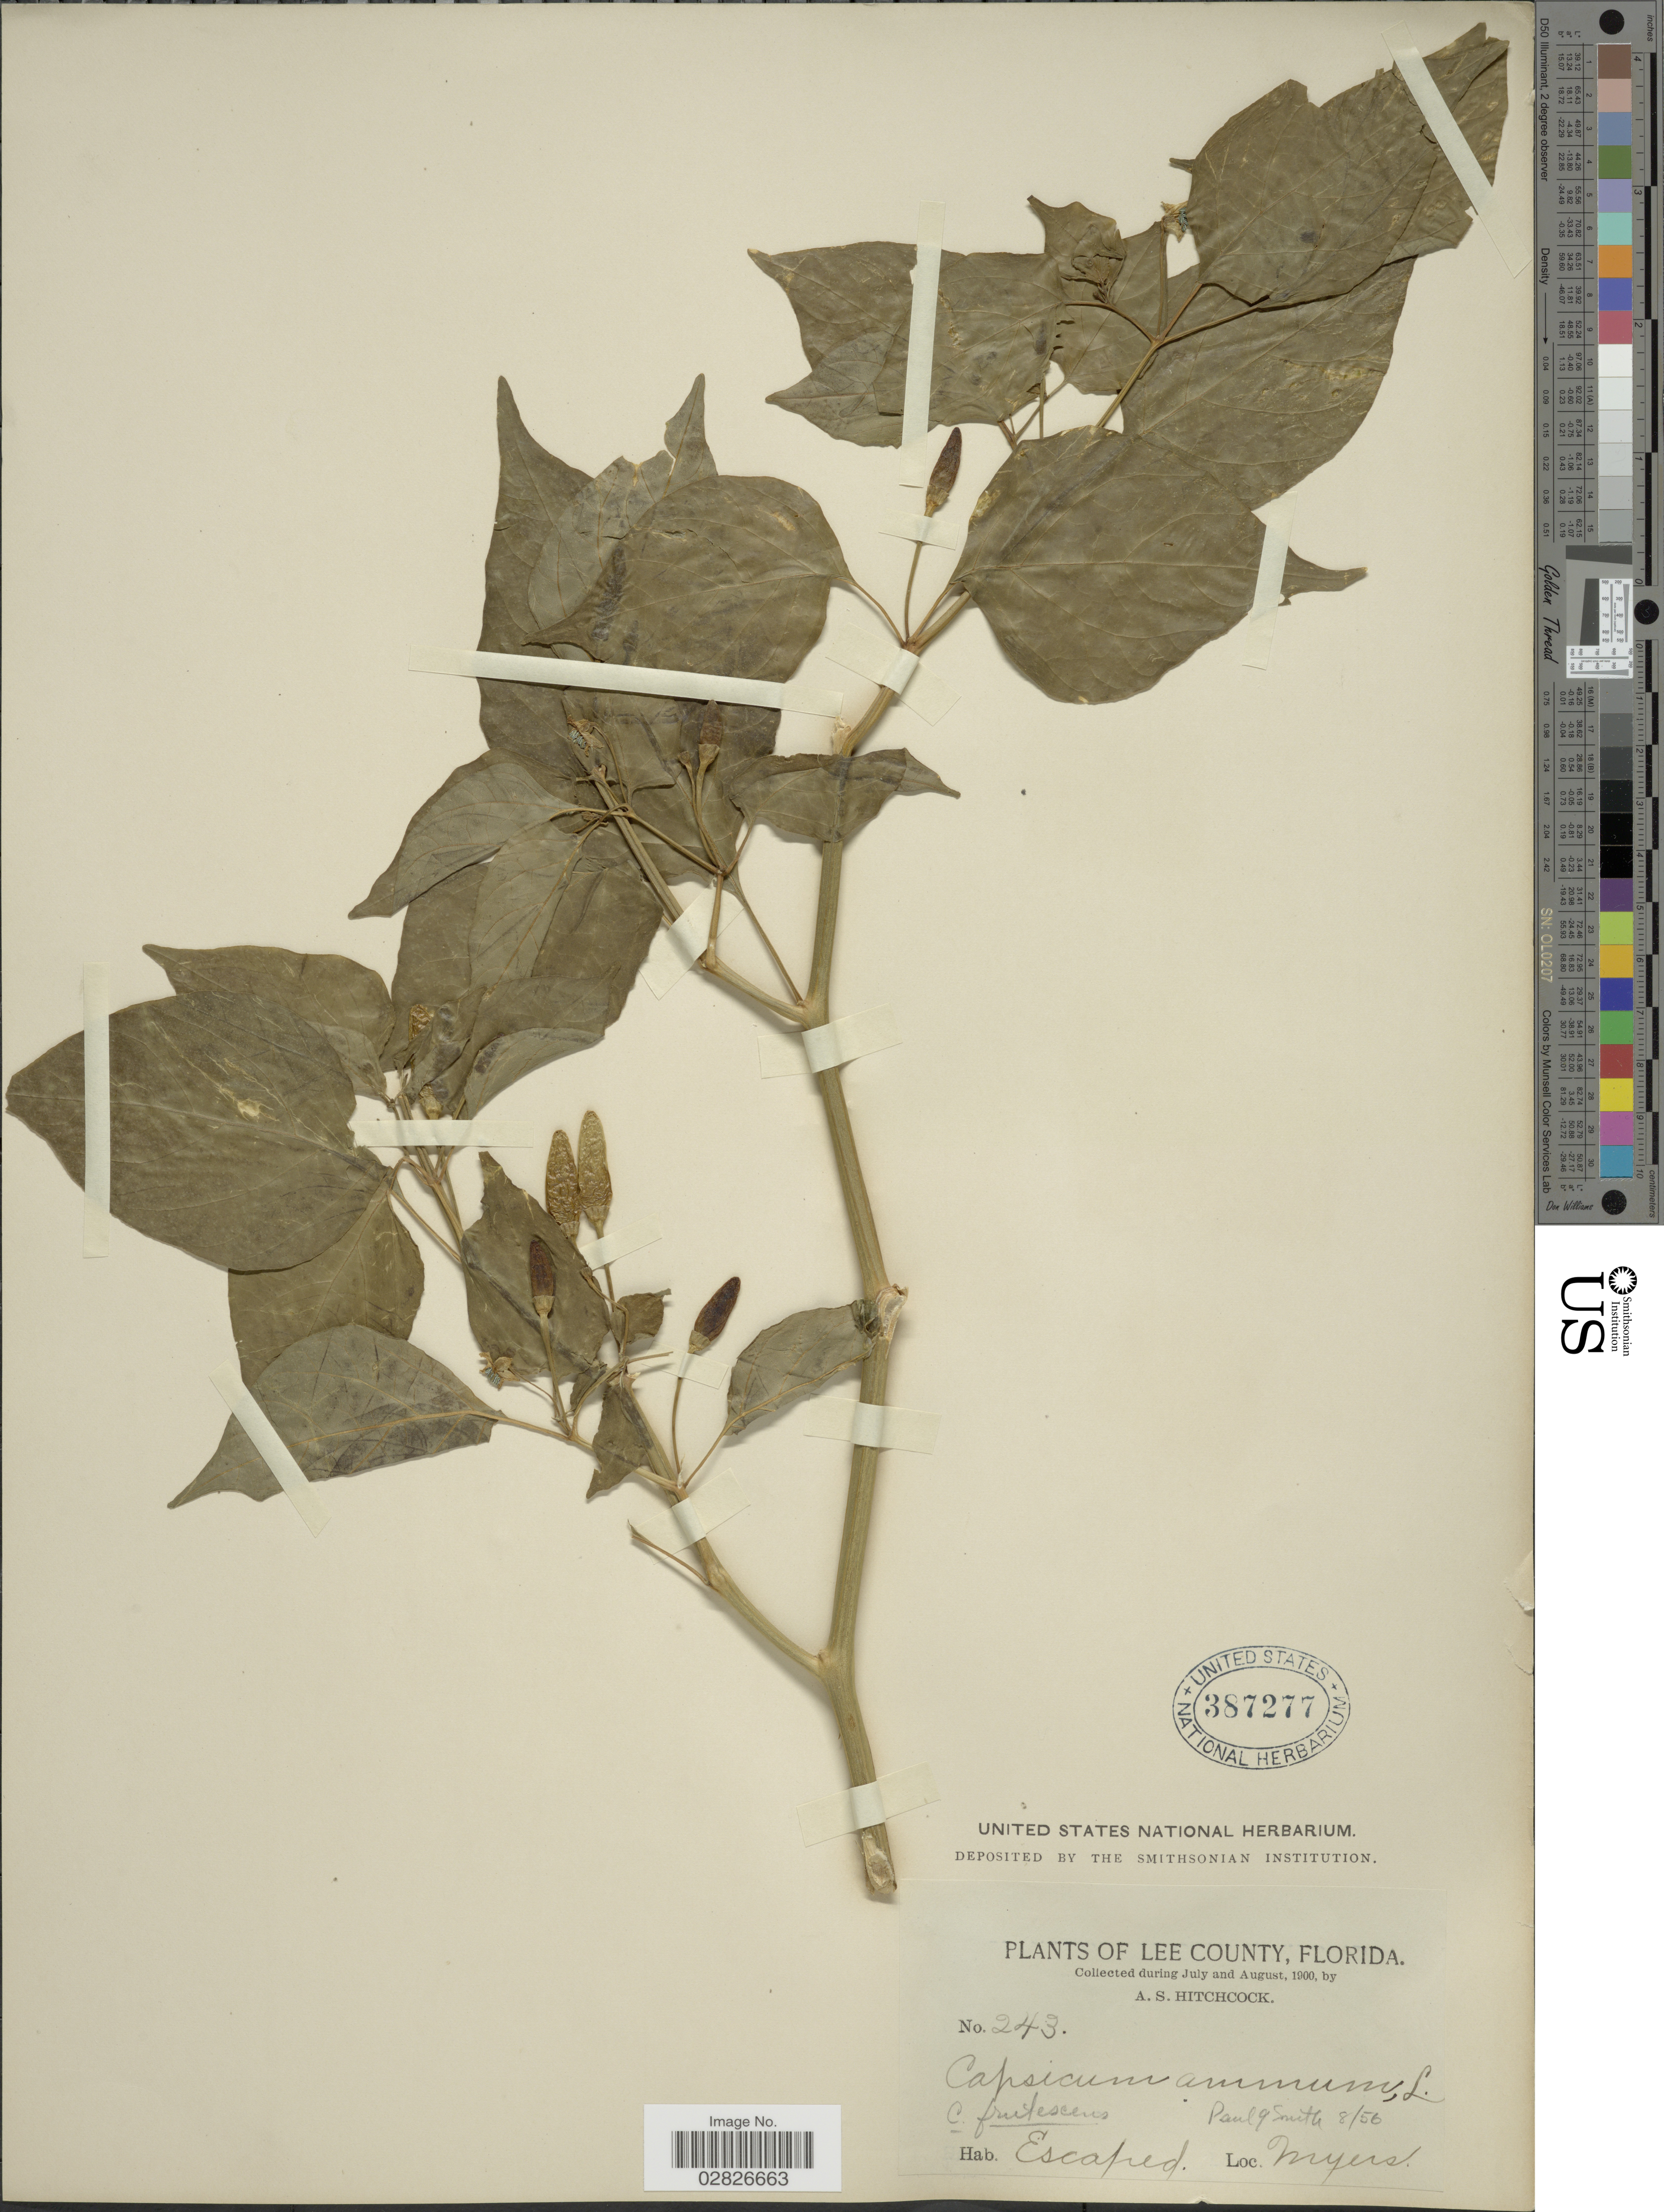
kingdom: Plantae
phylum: Tracheophyta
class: Magnoliopsida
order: Solanales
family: Solanaceae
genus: Capsicum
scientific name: Capsicum frutescens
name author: L.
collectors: A. S. Hitchcock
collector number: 243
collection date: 1900-07/1900-08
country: United States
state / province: Florida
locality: Lee County, Myers.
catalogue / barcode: US 387277